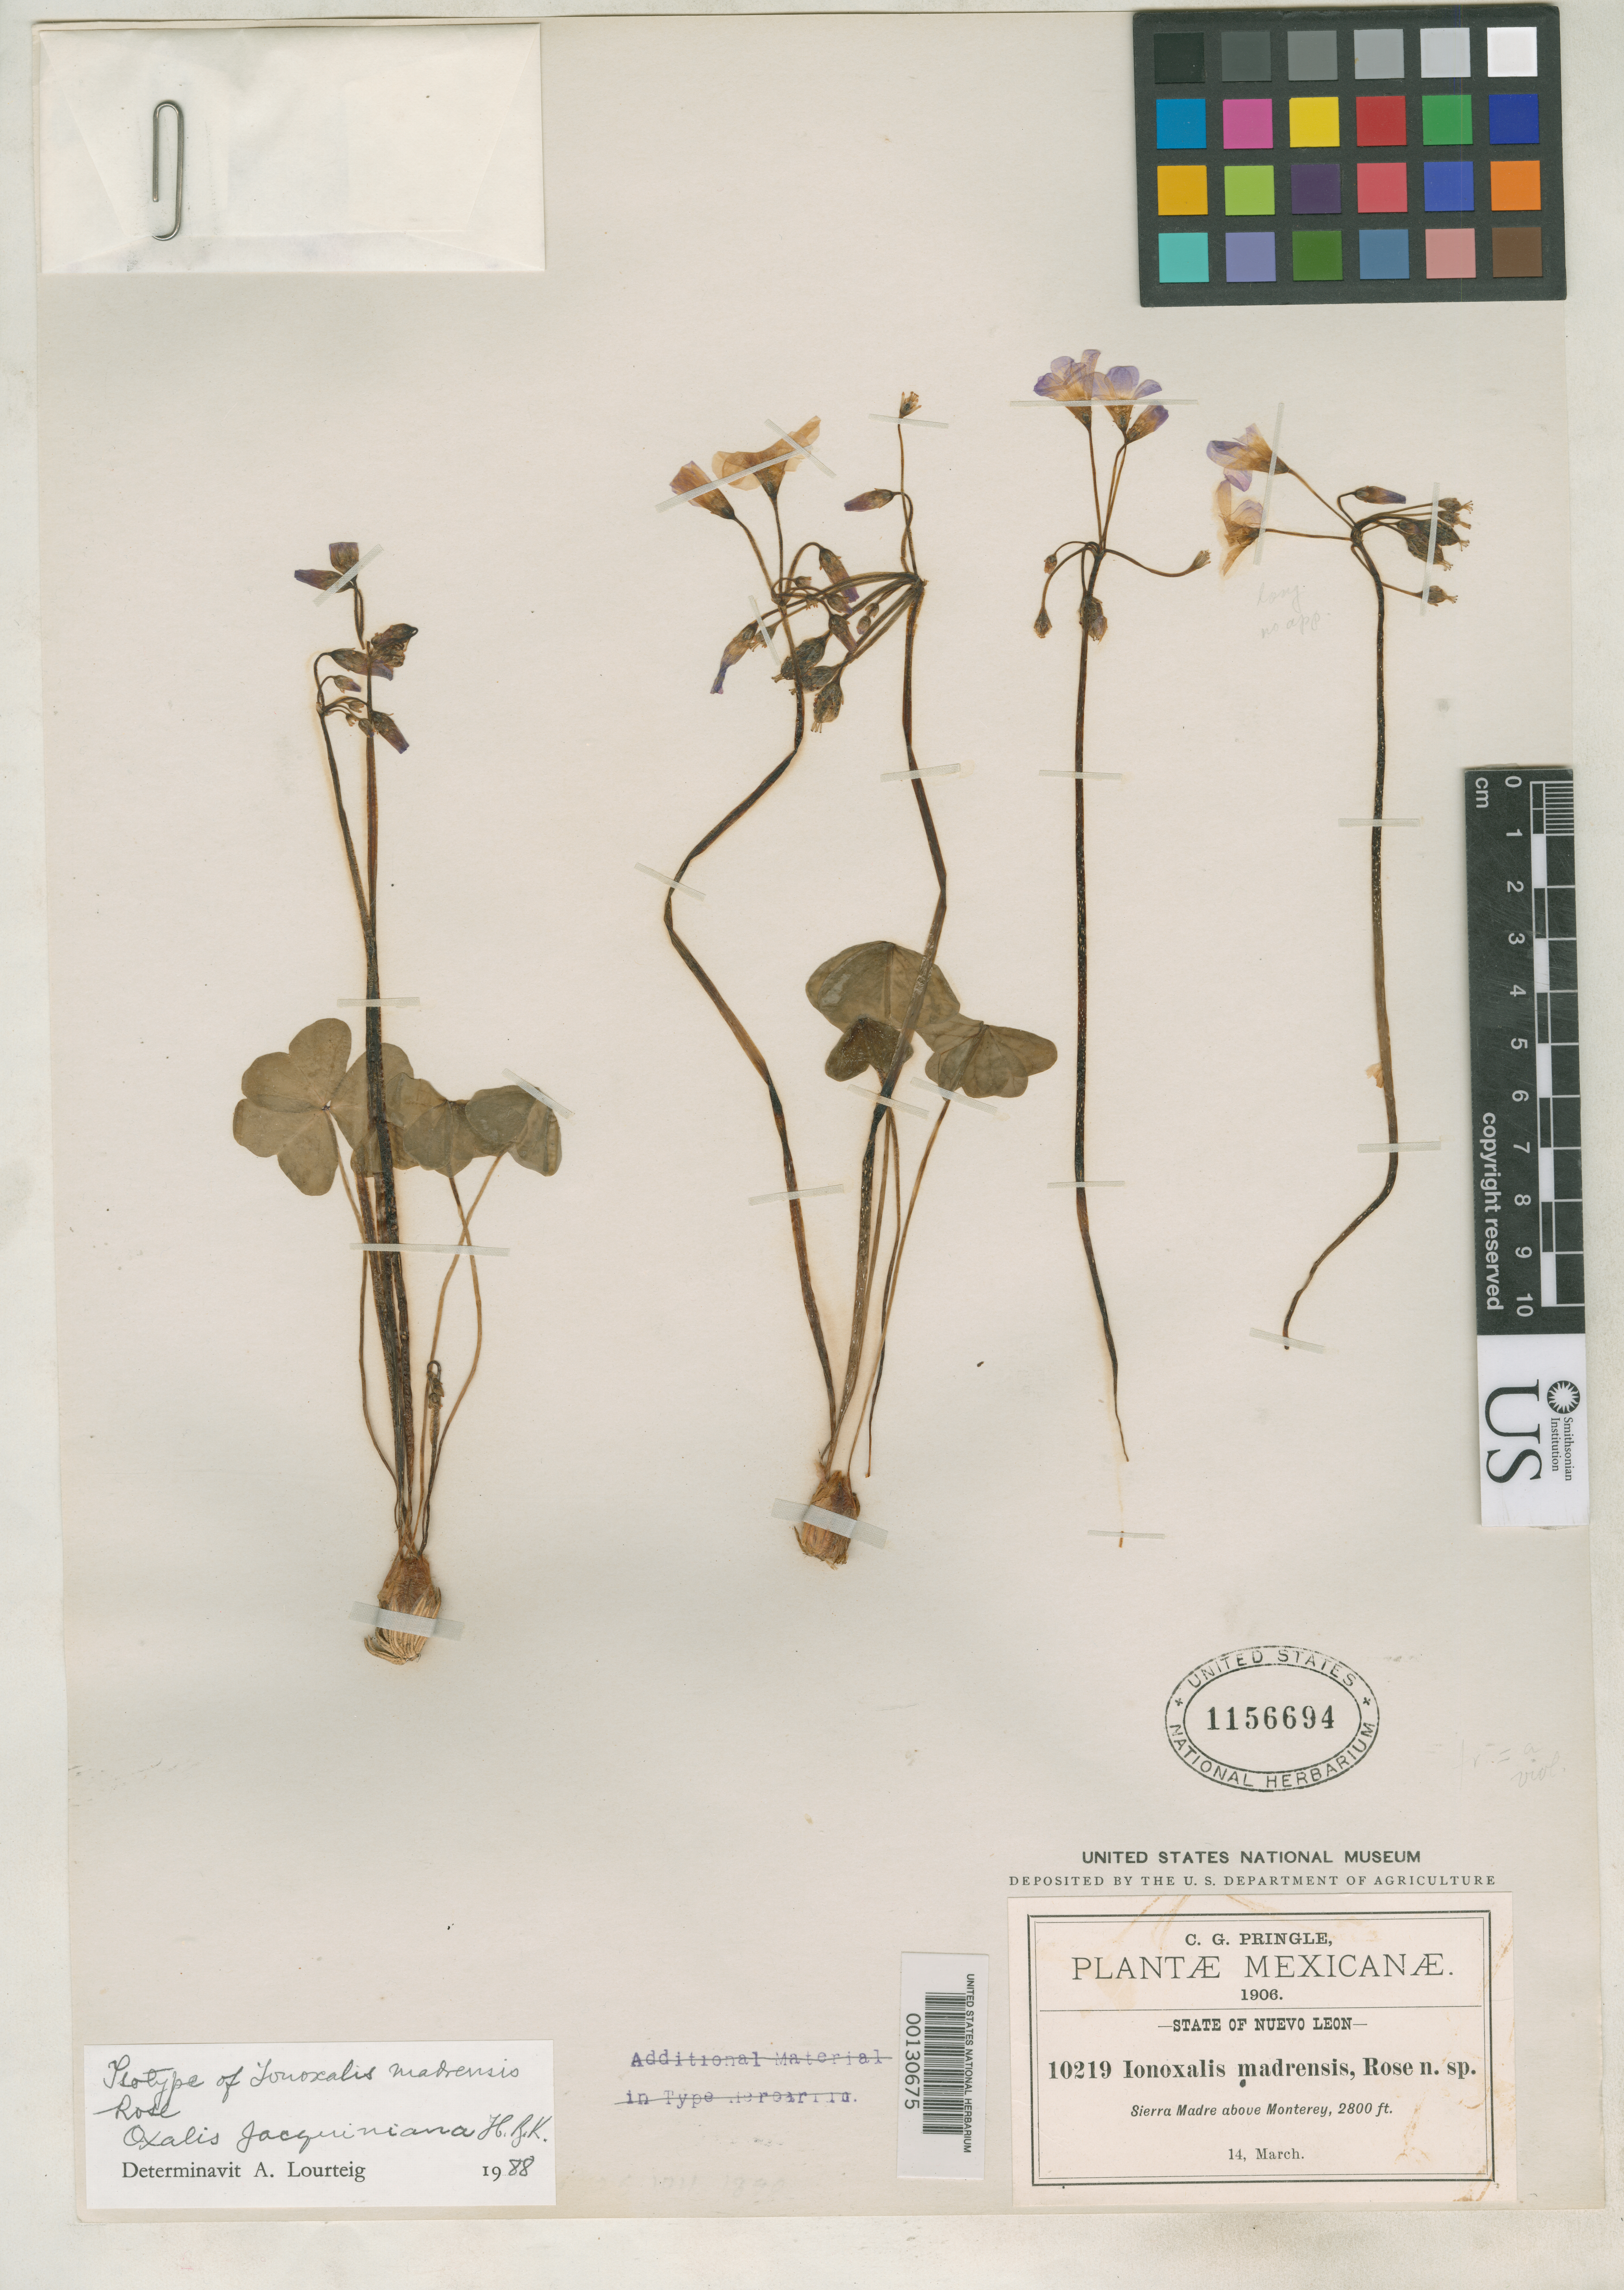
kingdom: Plantae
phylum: Tracheophyta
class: Magnoliopsida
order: Oxalidales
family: Oxalidaceae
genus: Ionoxalis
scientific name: Ionoxalis madrensis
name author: Rose in Small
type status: Isotype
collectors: C. G. Pringle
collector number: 10219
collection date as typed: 14 Mar 1906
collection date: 1906-03-14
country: Mexico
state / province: Nuevo León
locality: Sierra Madre above Monterrey.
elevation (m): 853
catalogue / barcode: US 1156694